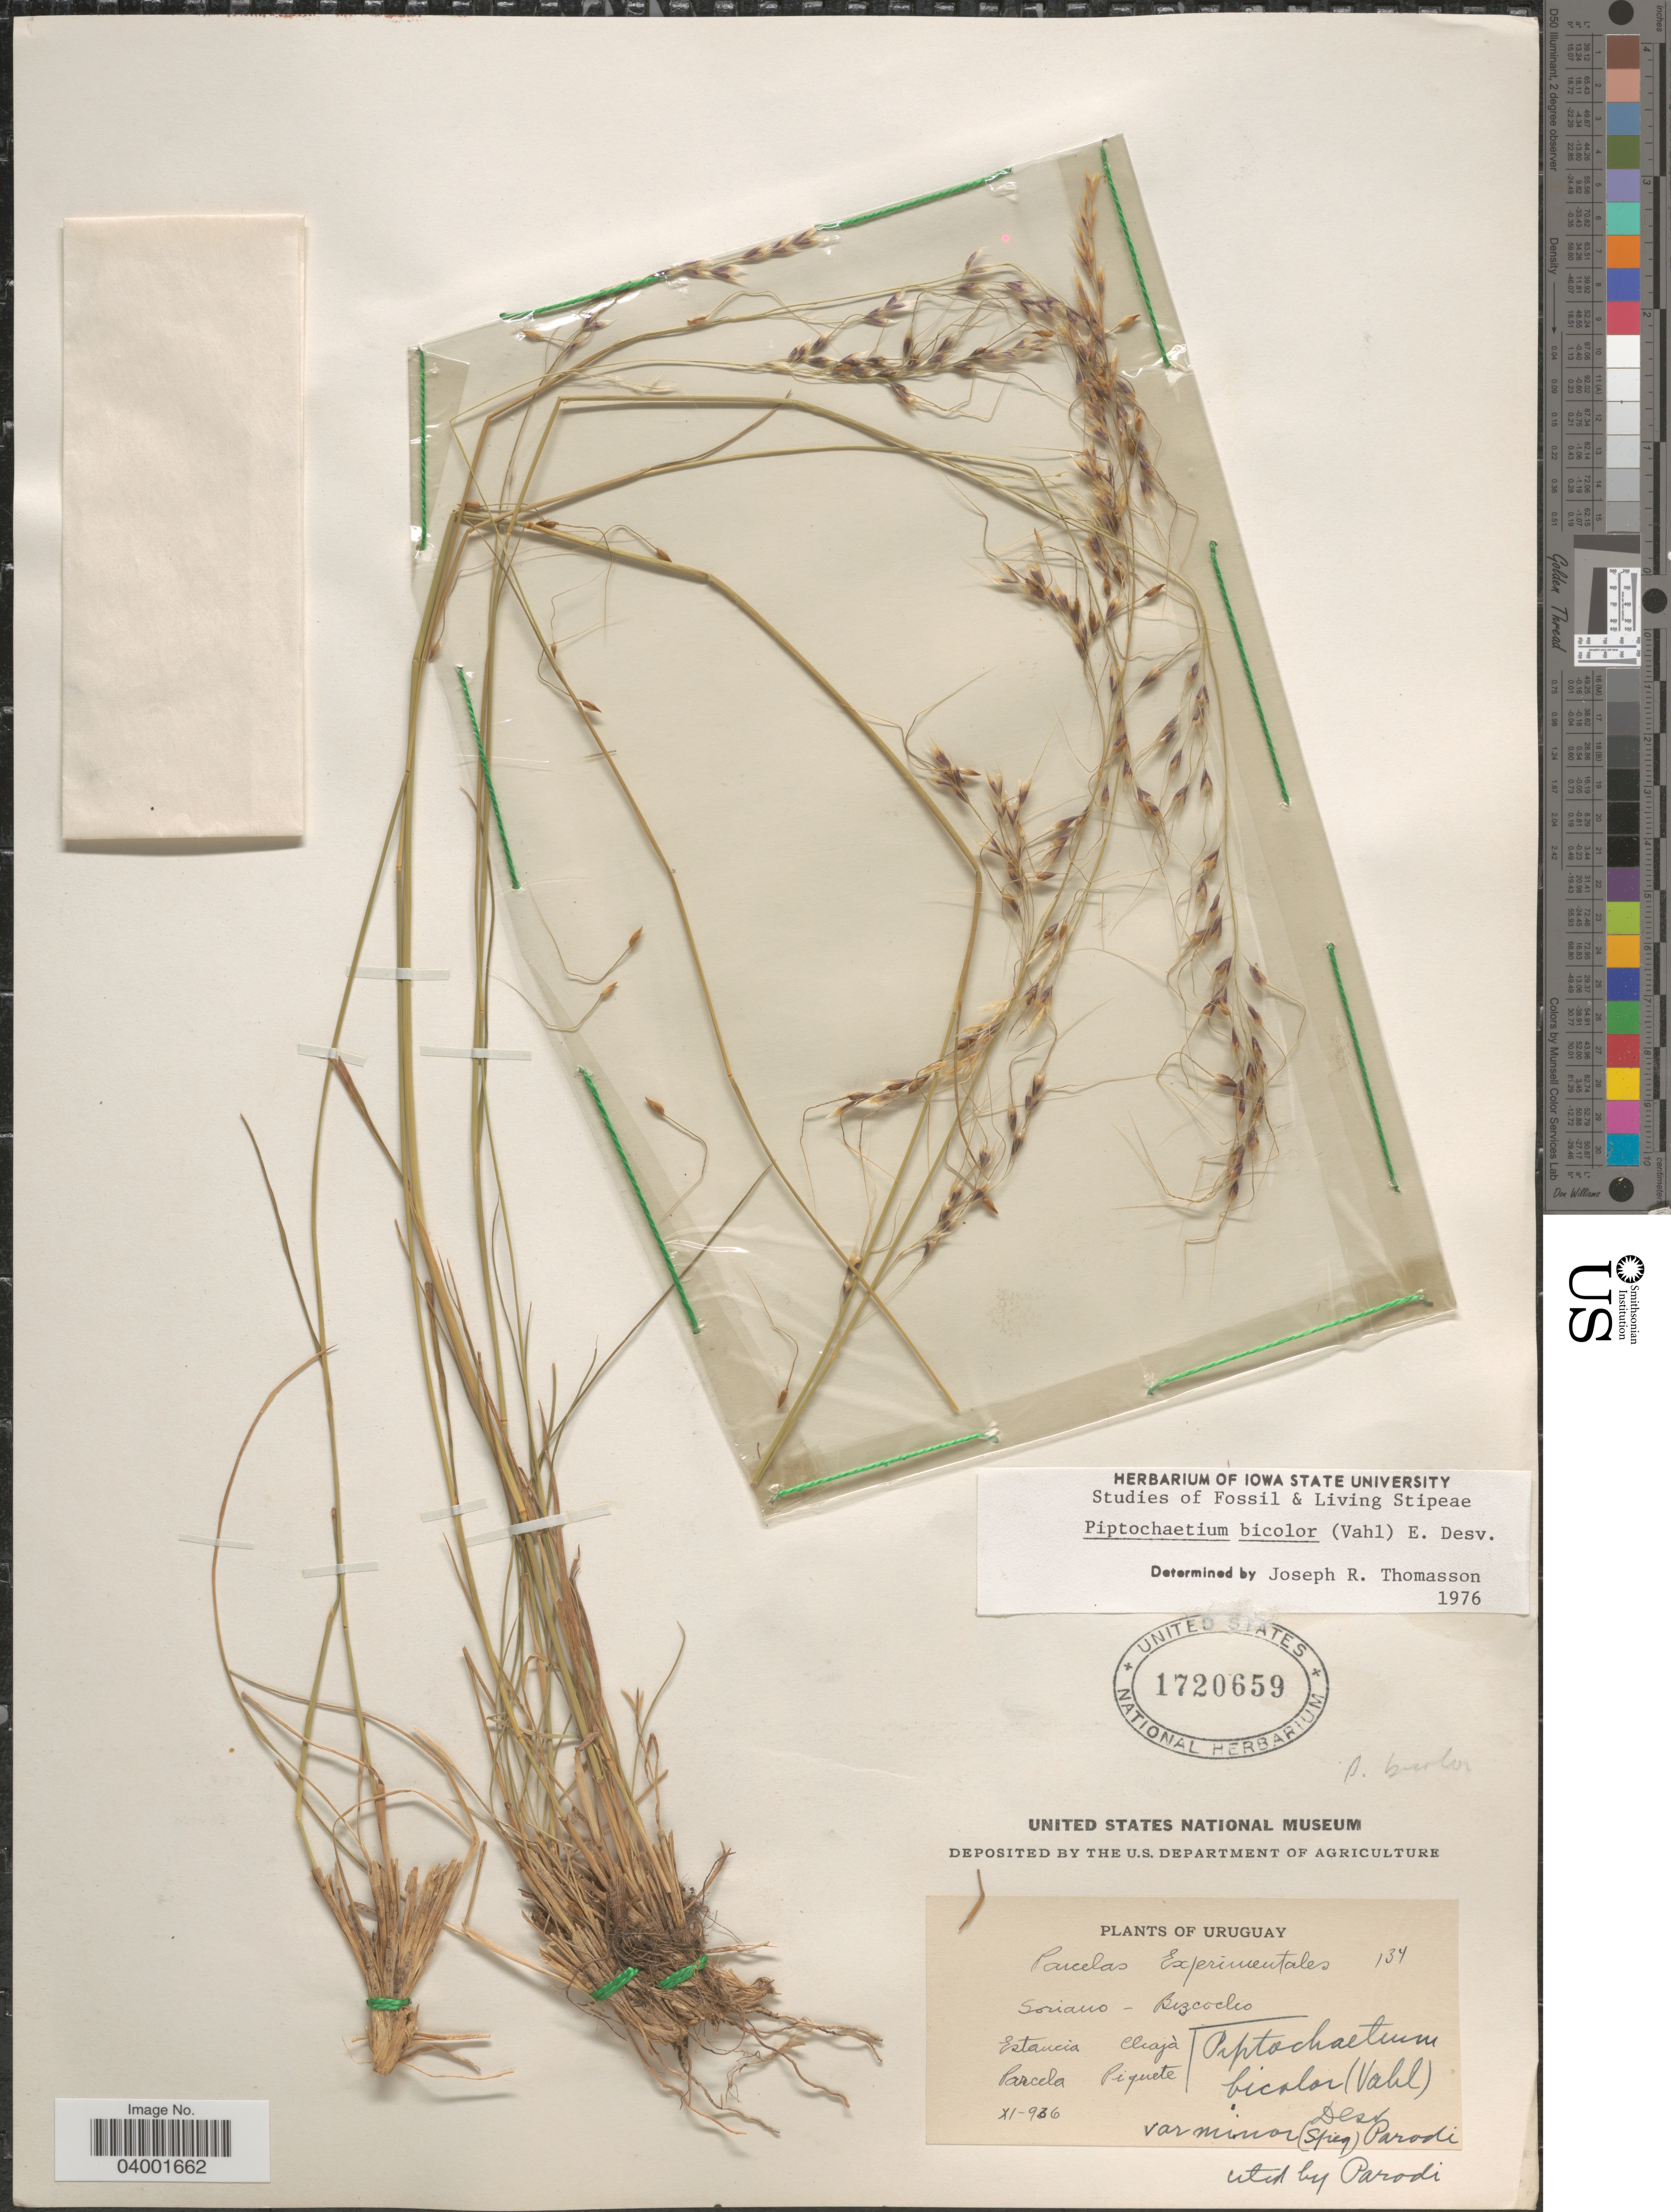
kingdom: Plantae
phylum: Tracheophyta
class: Liliopsida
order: Poales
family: Poaceae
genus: Piptochaetium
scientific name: Piptochaetium bicolor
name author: (Vahl) É. Desv.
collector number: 134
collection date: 1936-11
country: Uruguay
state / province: Soriano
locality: Bezcocho. Estancia Chajà. Parcela Piquete.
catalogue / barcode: US 1720659